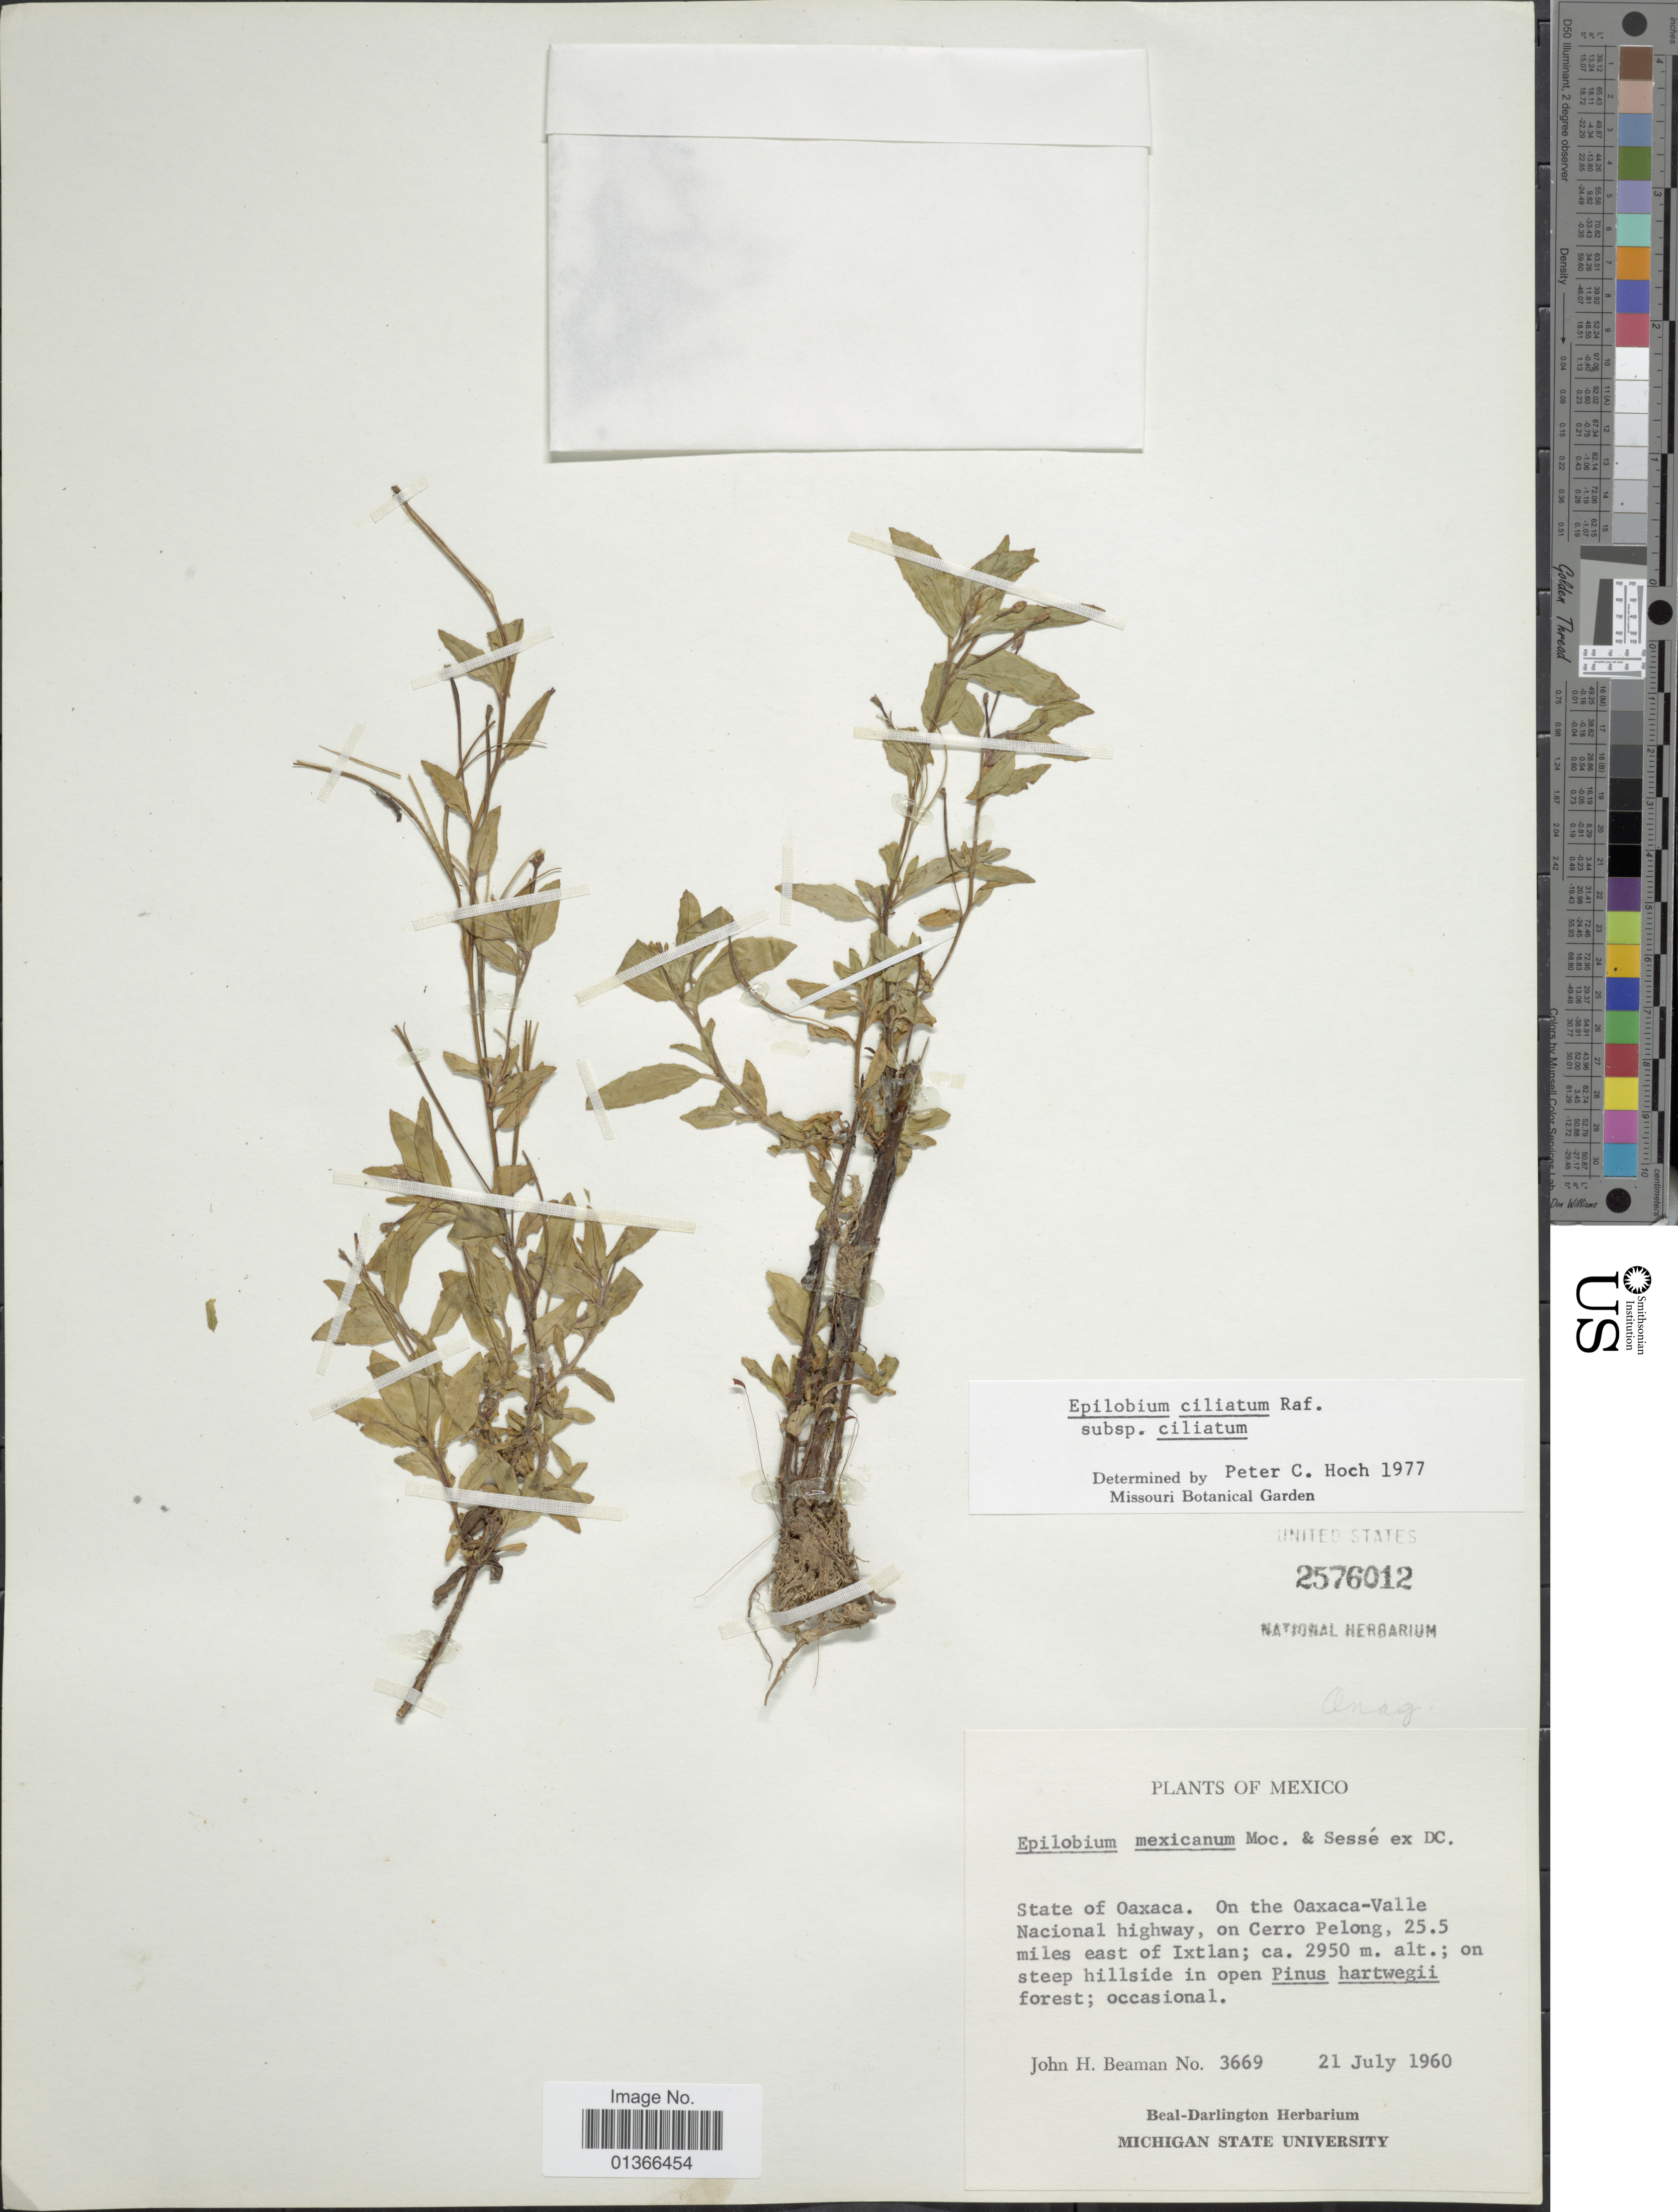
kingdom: Plantae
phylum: Tracheophyta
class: Magnoliopsida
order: Myrtales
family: Onagraceae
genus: Epilobium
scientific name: Epilobium ciliatum subsp. ciliatum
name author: Raf.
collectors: J. H. Beaman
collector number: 3669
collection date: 1960-07-21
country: Mexico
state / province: Oaxaca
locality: On the Oaxaca-Valle Nacional highway, on Cerro Pelong, 25.5 miles east of Ixtlan.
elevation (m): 2950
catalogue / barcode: US 2576012